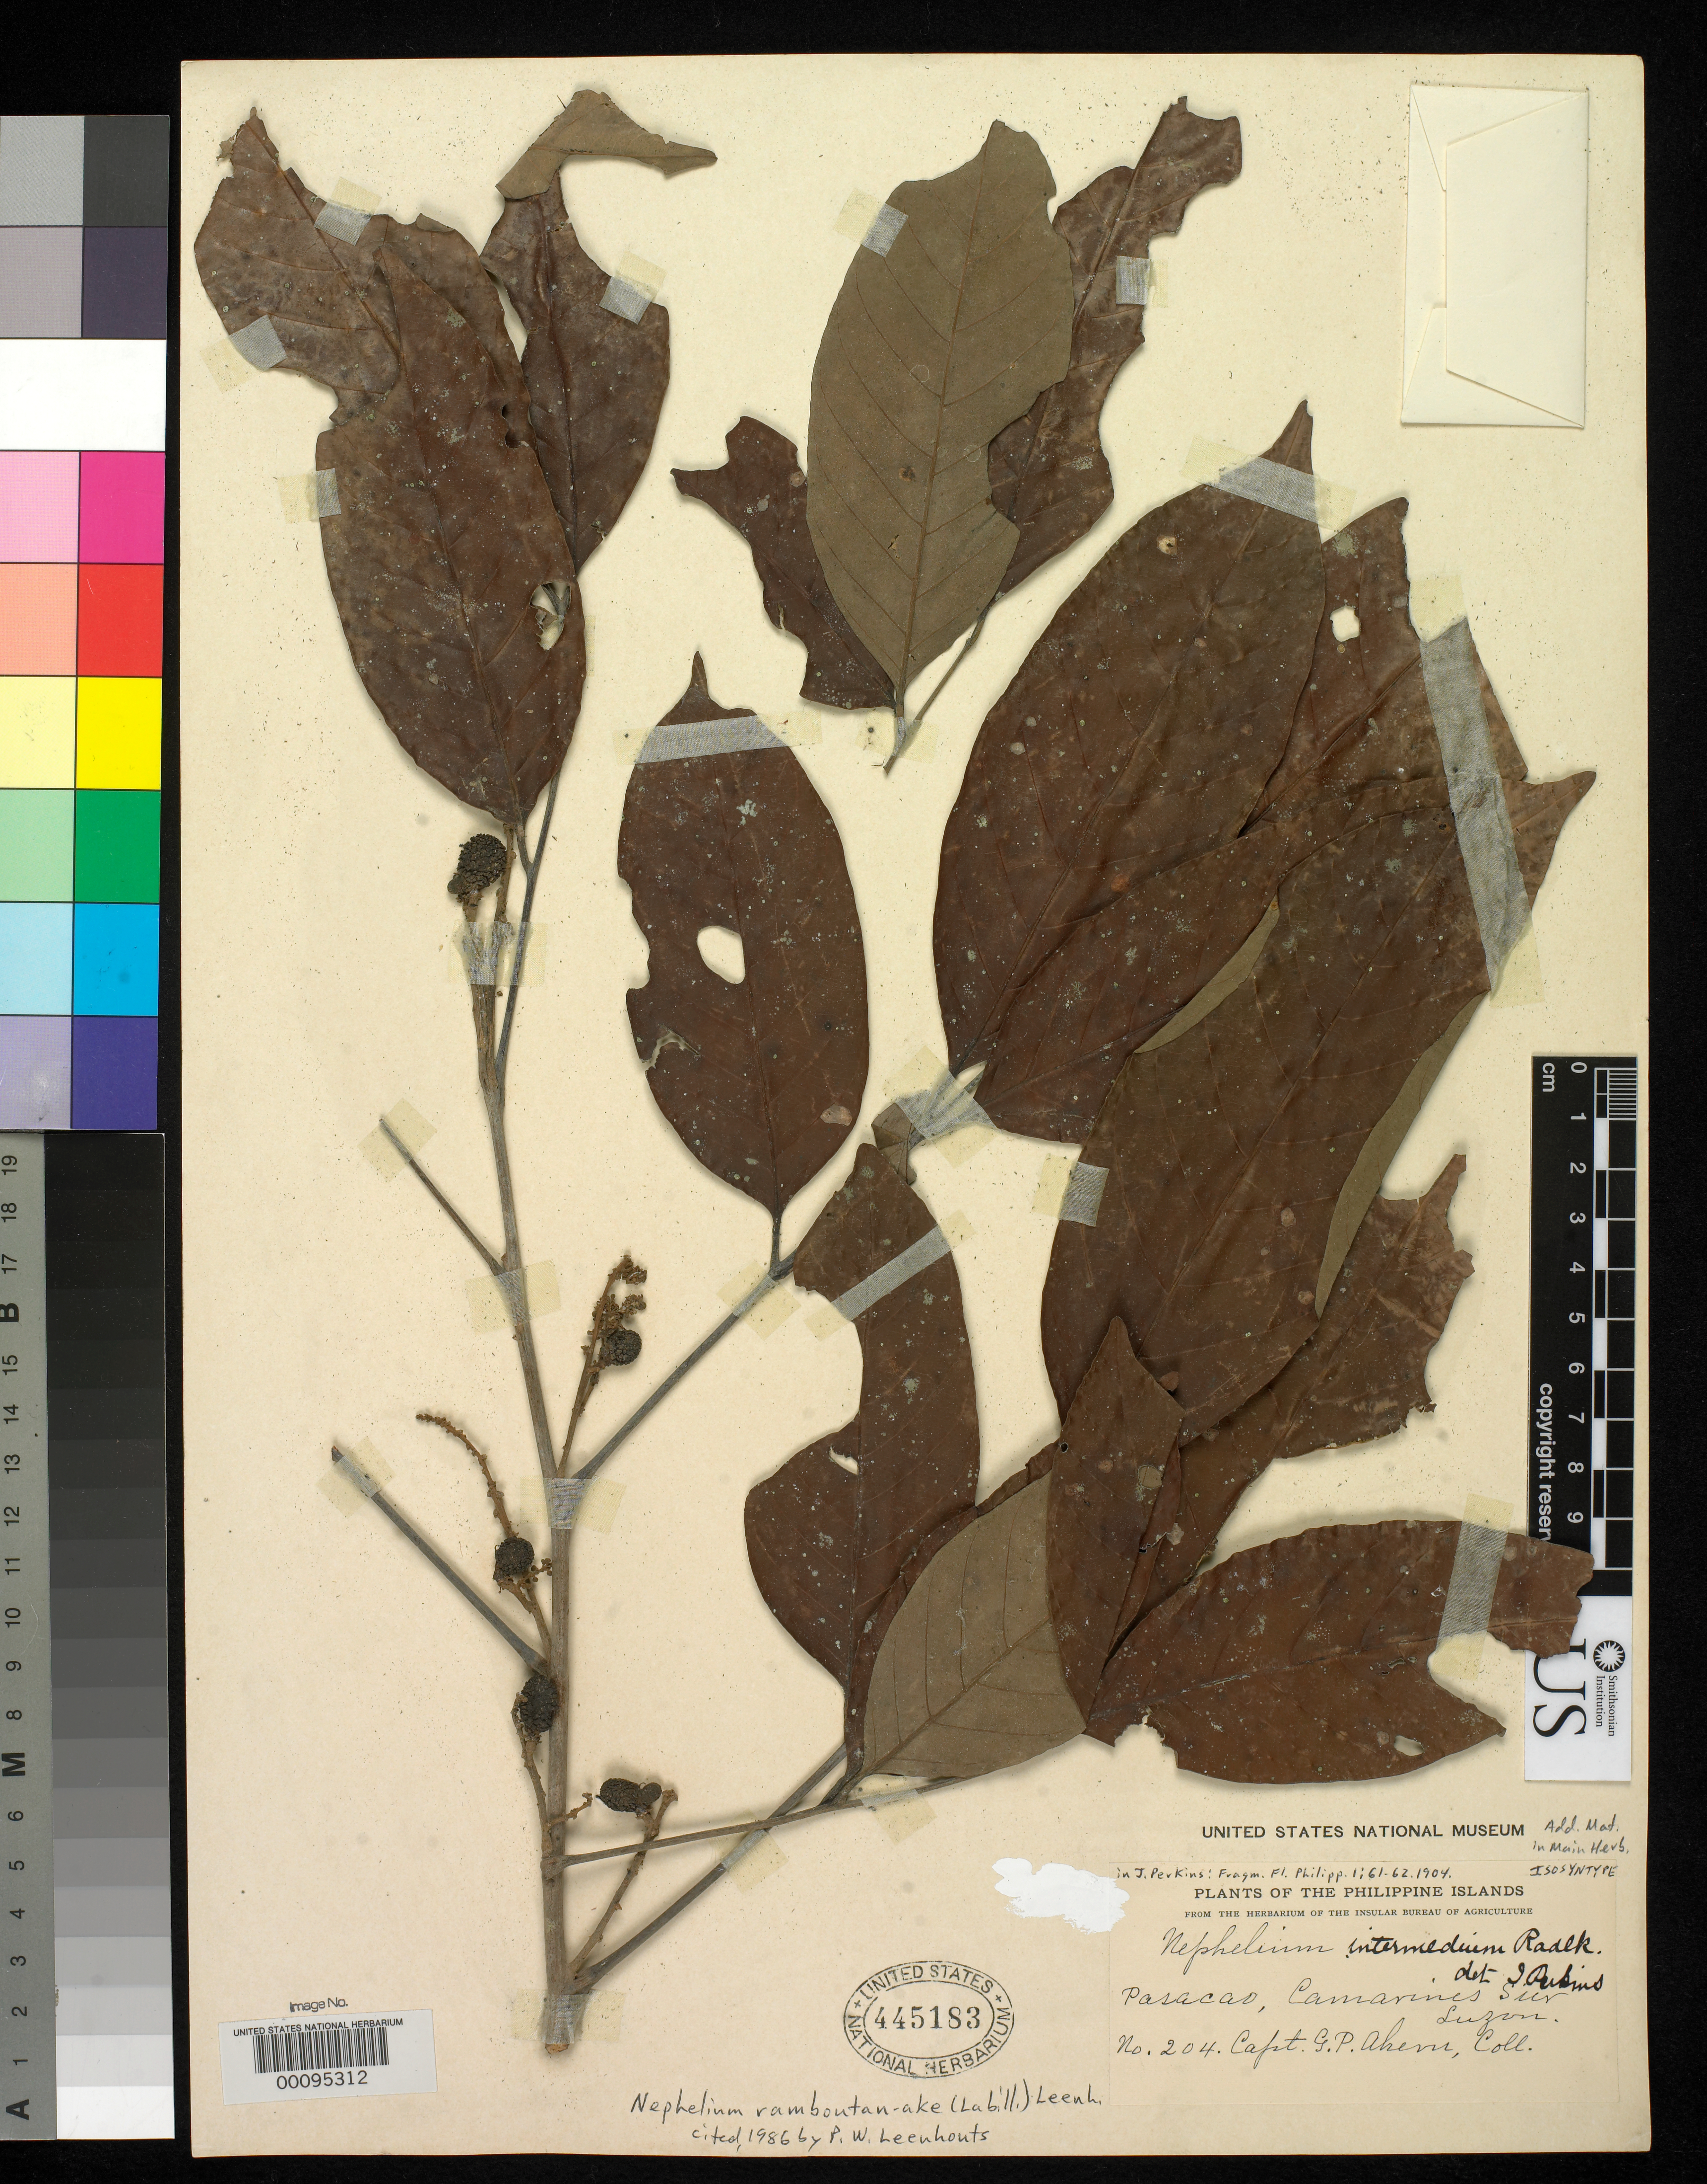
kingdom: Plantae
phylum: Tracheophyta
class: Magnoliopsida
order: Sapindales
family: Sapindaceae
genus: Nephelium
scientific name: Nephelium intermedium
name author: Radlk. in Perkins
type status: Isosyntype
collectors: G. Ahern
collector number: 204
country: Philippines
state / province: Bicol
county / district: Camarines Sur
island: Luzon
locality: Pasacao.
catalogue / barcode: US 445183